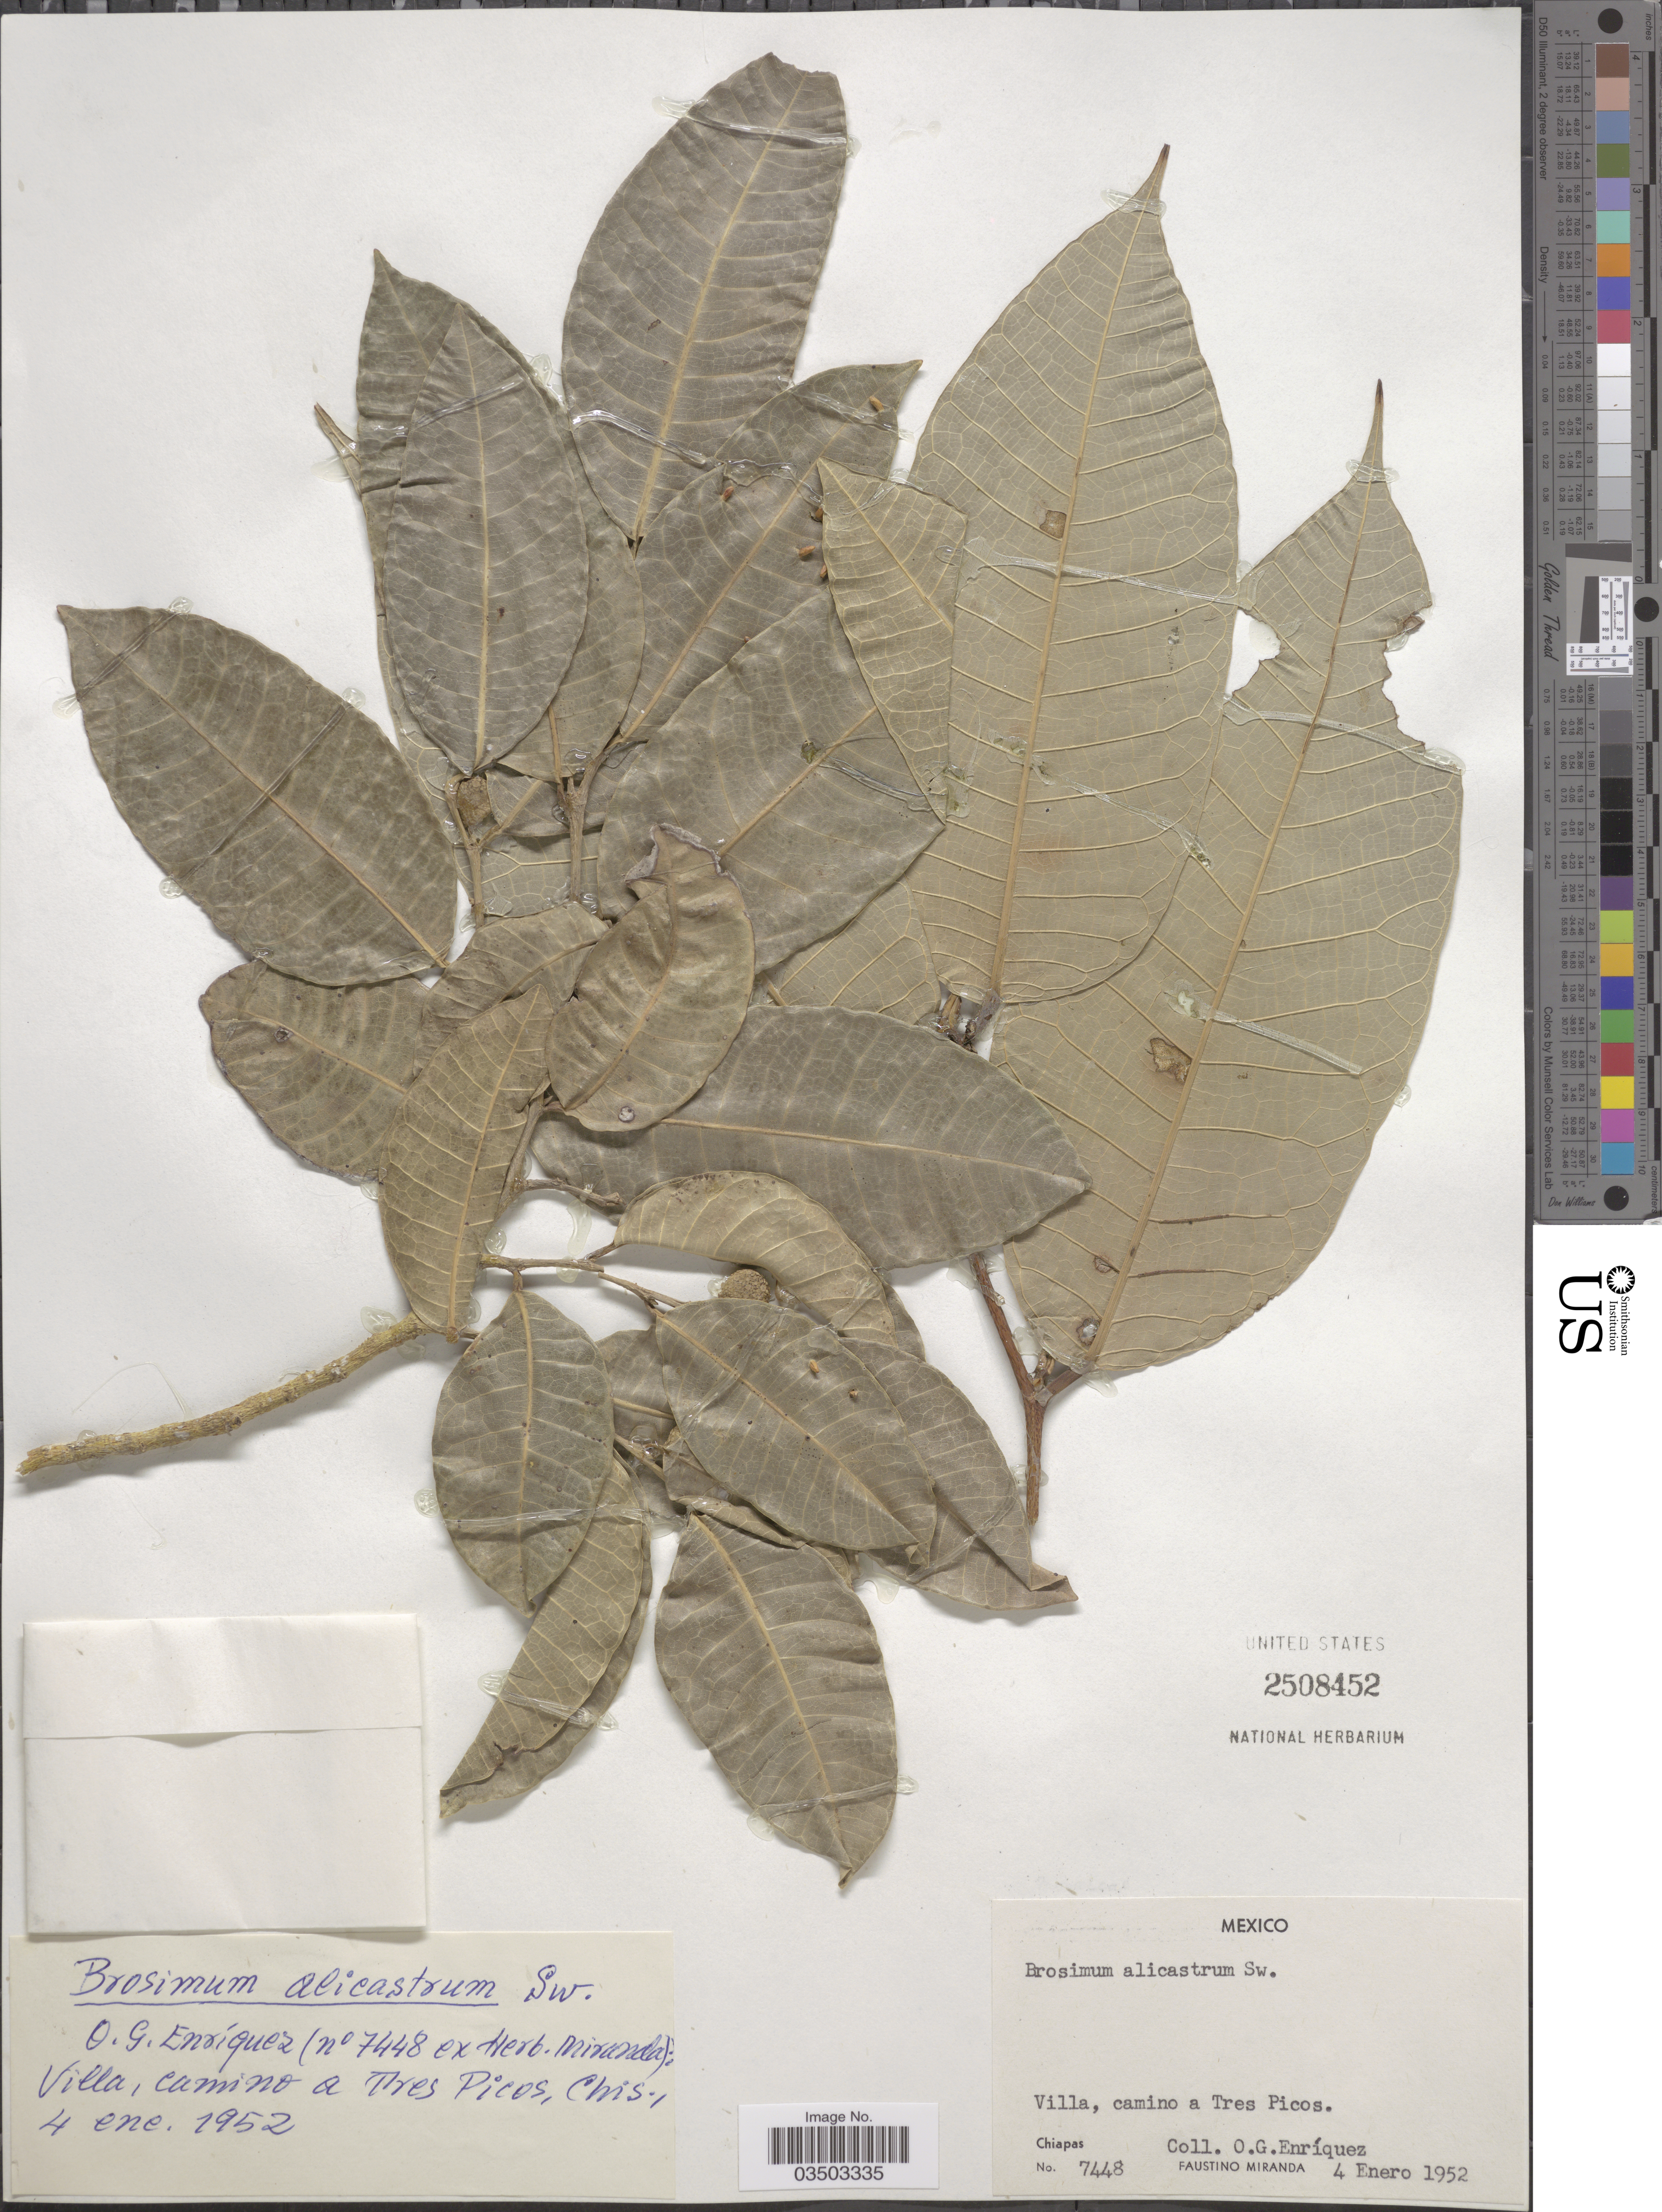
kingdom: Plantae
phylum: Tracheophyta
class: Magnoliopsida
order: Rosales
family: Moraceae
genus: Brosimum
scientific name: Brosimum alicastrum subsp. alicastrum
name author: Sw.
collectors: O. Enriquez & F. Miranda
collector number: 7448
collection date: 1952-01-04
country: Mexico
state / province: Chiapas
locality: Villa, camino a Tres Picos.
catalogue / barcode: US 2508452